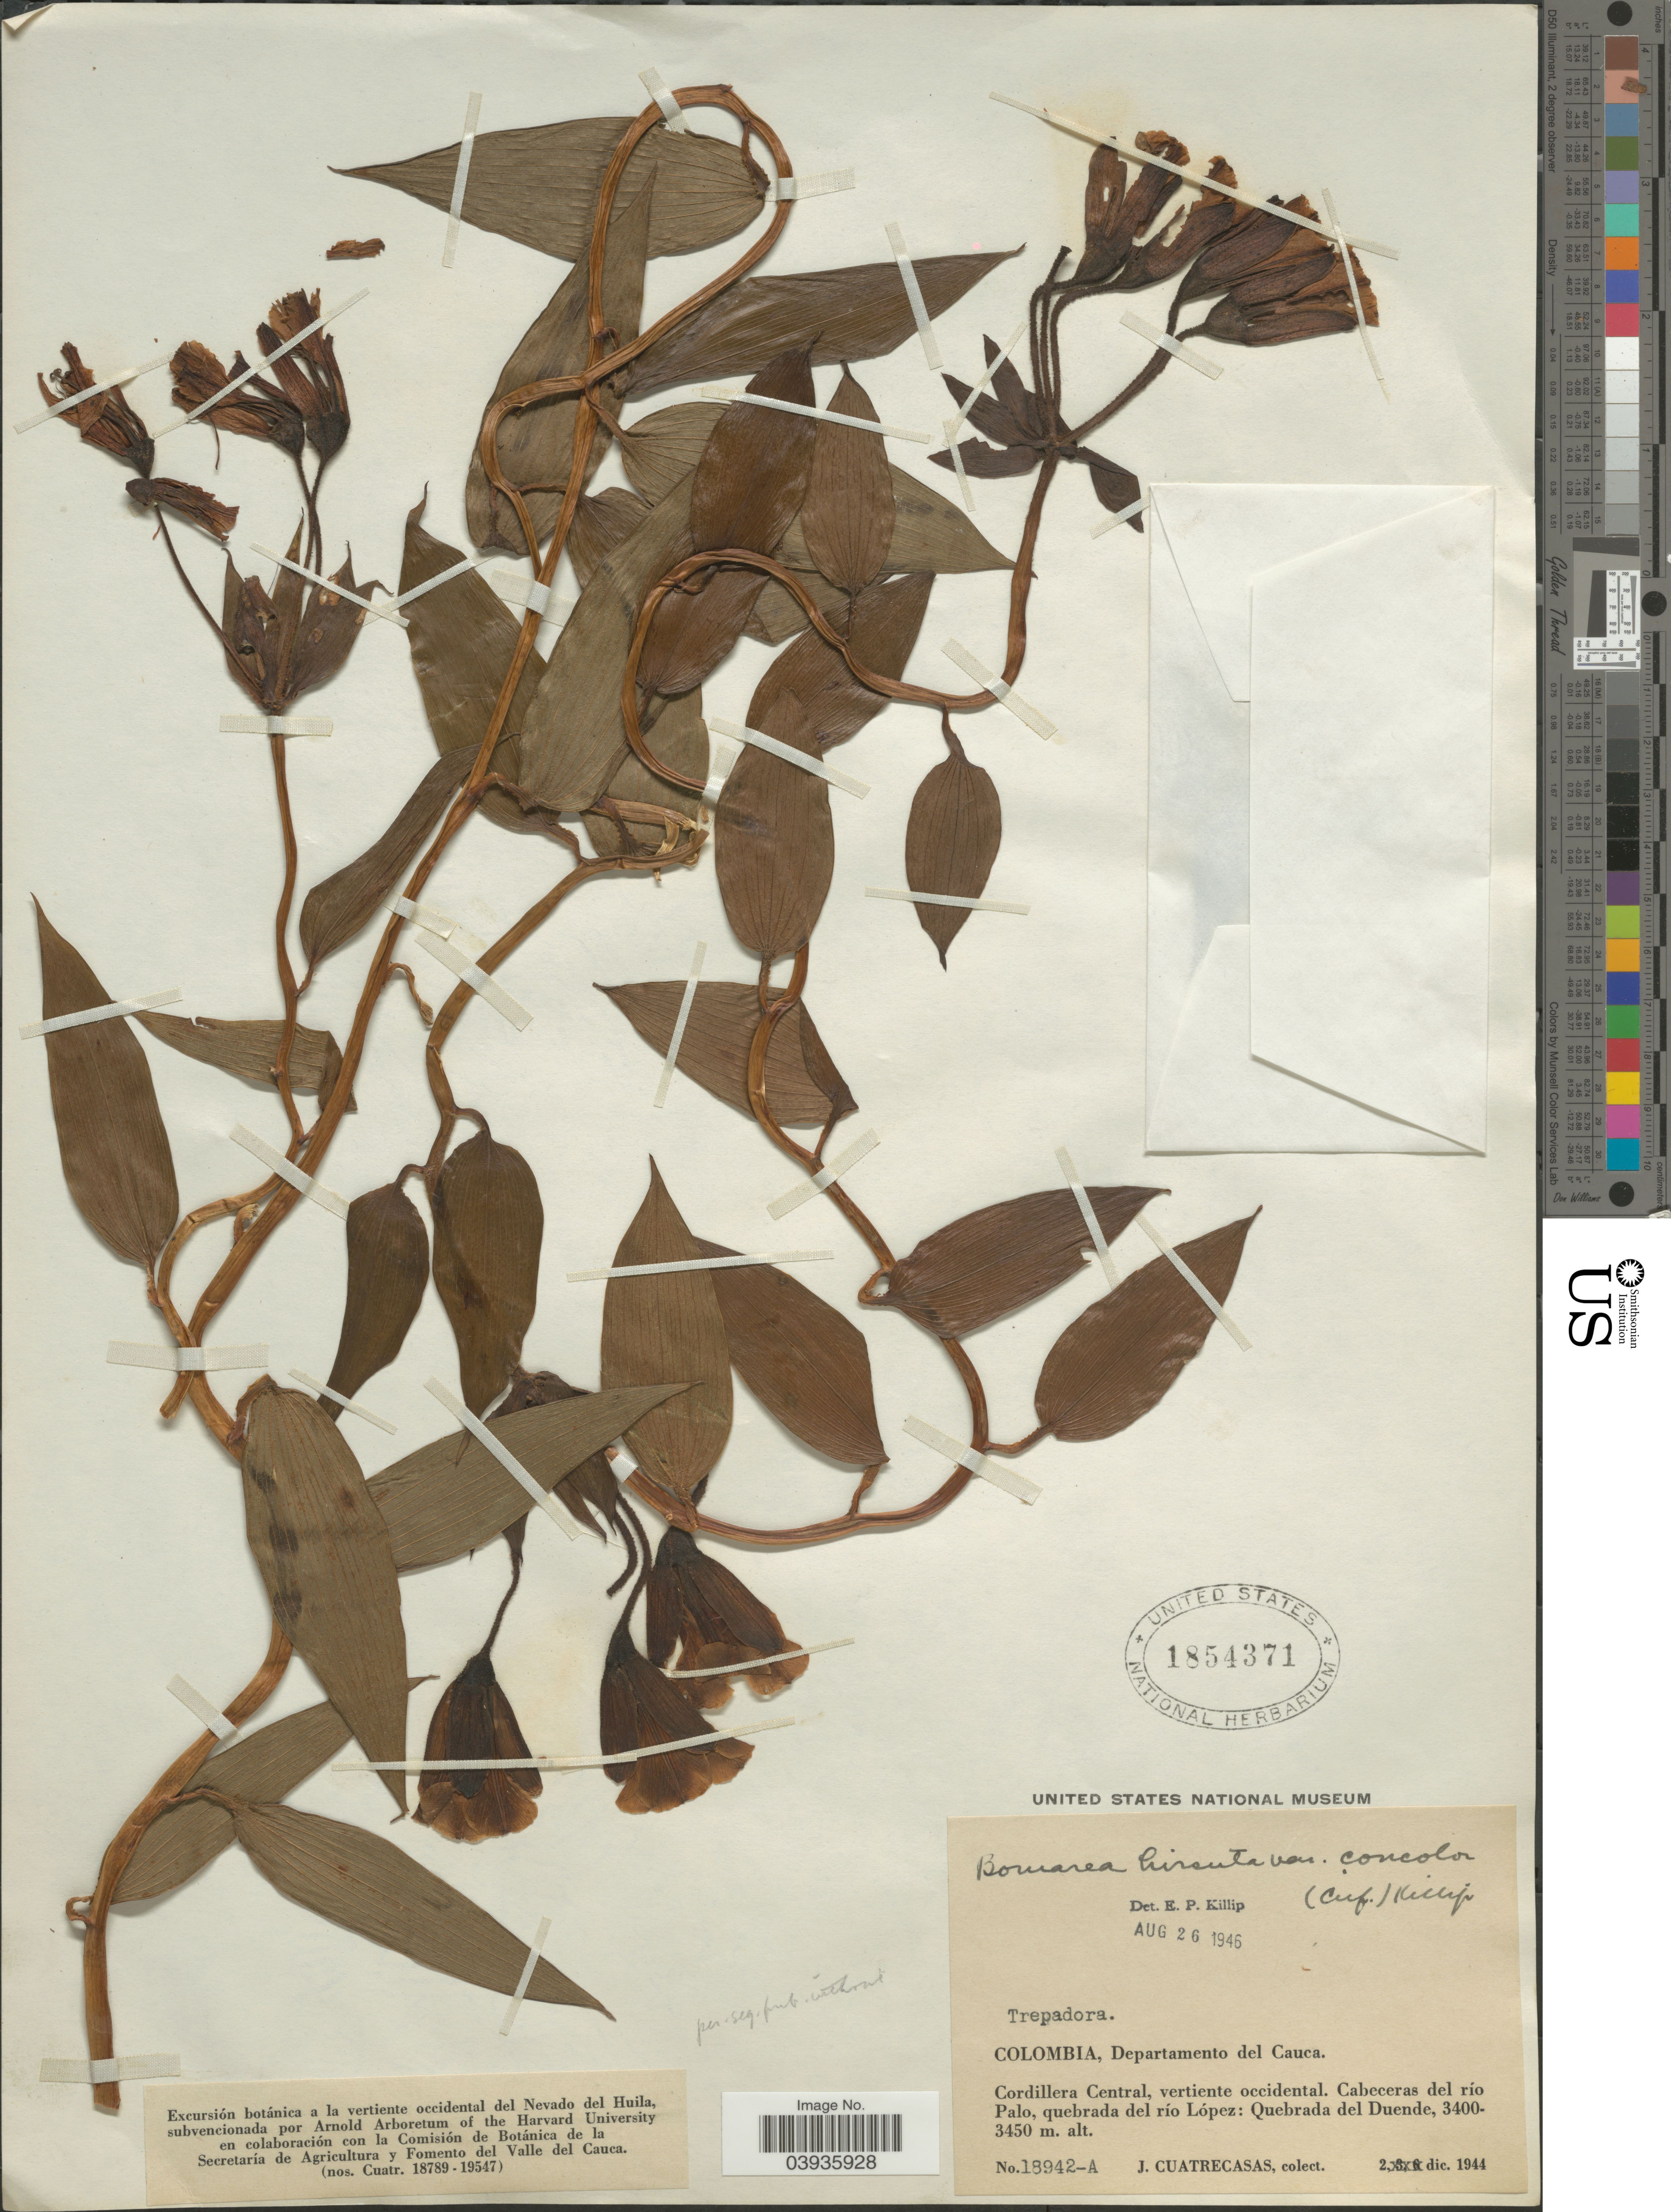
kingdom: Plantae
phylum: Tracheophyta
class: Liliopsida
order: Liliales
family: Alstroemeriaceae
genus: Bomarea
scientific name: Bomarea hirsuta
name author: (Kunth) Herb.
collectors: J. Cuatrecasas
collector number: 18942-A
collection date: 1944-12-02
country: Colombia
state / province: Cauca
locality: Departamento del Cauca. Cordillera Central, vertiente occidental. Cabeceras del río Palo, quebrada del río López: Quebrada del Duende.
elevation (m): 3400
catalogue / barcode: US 1854371